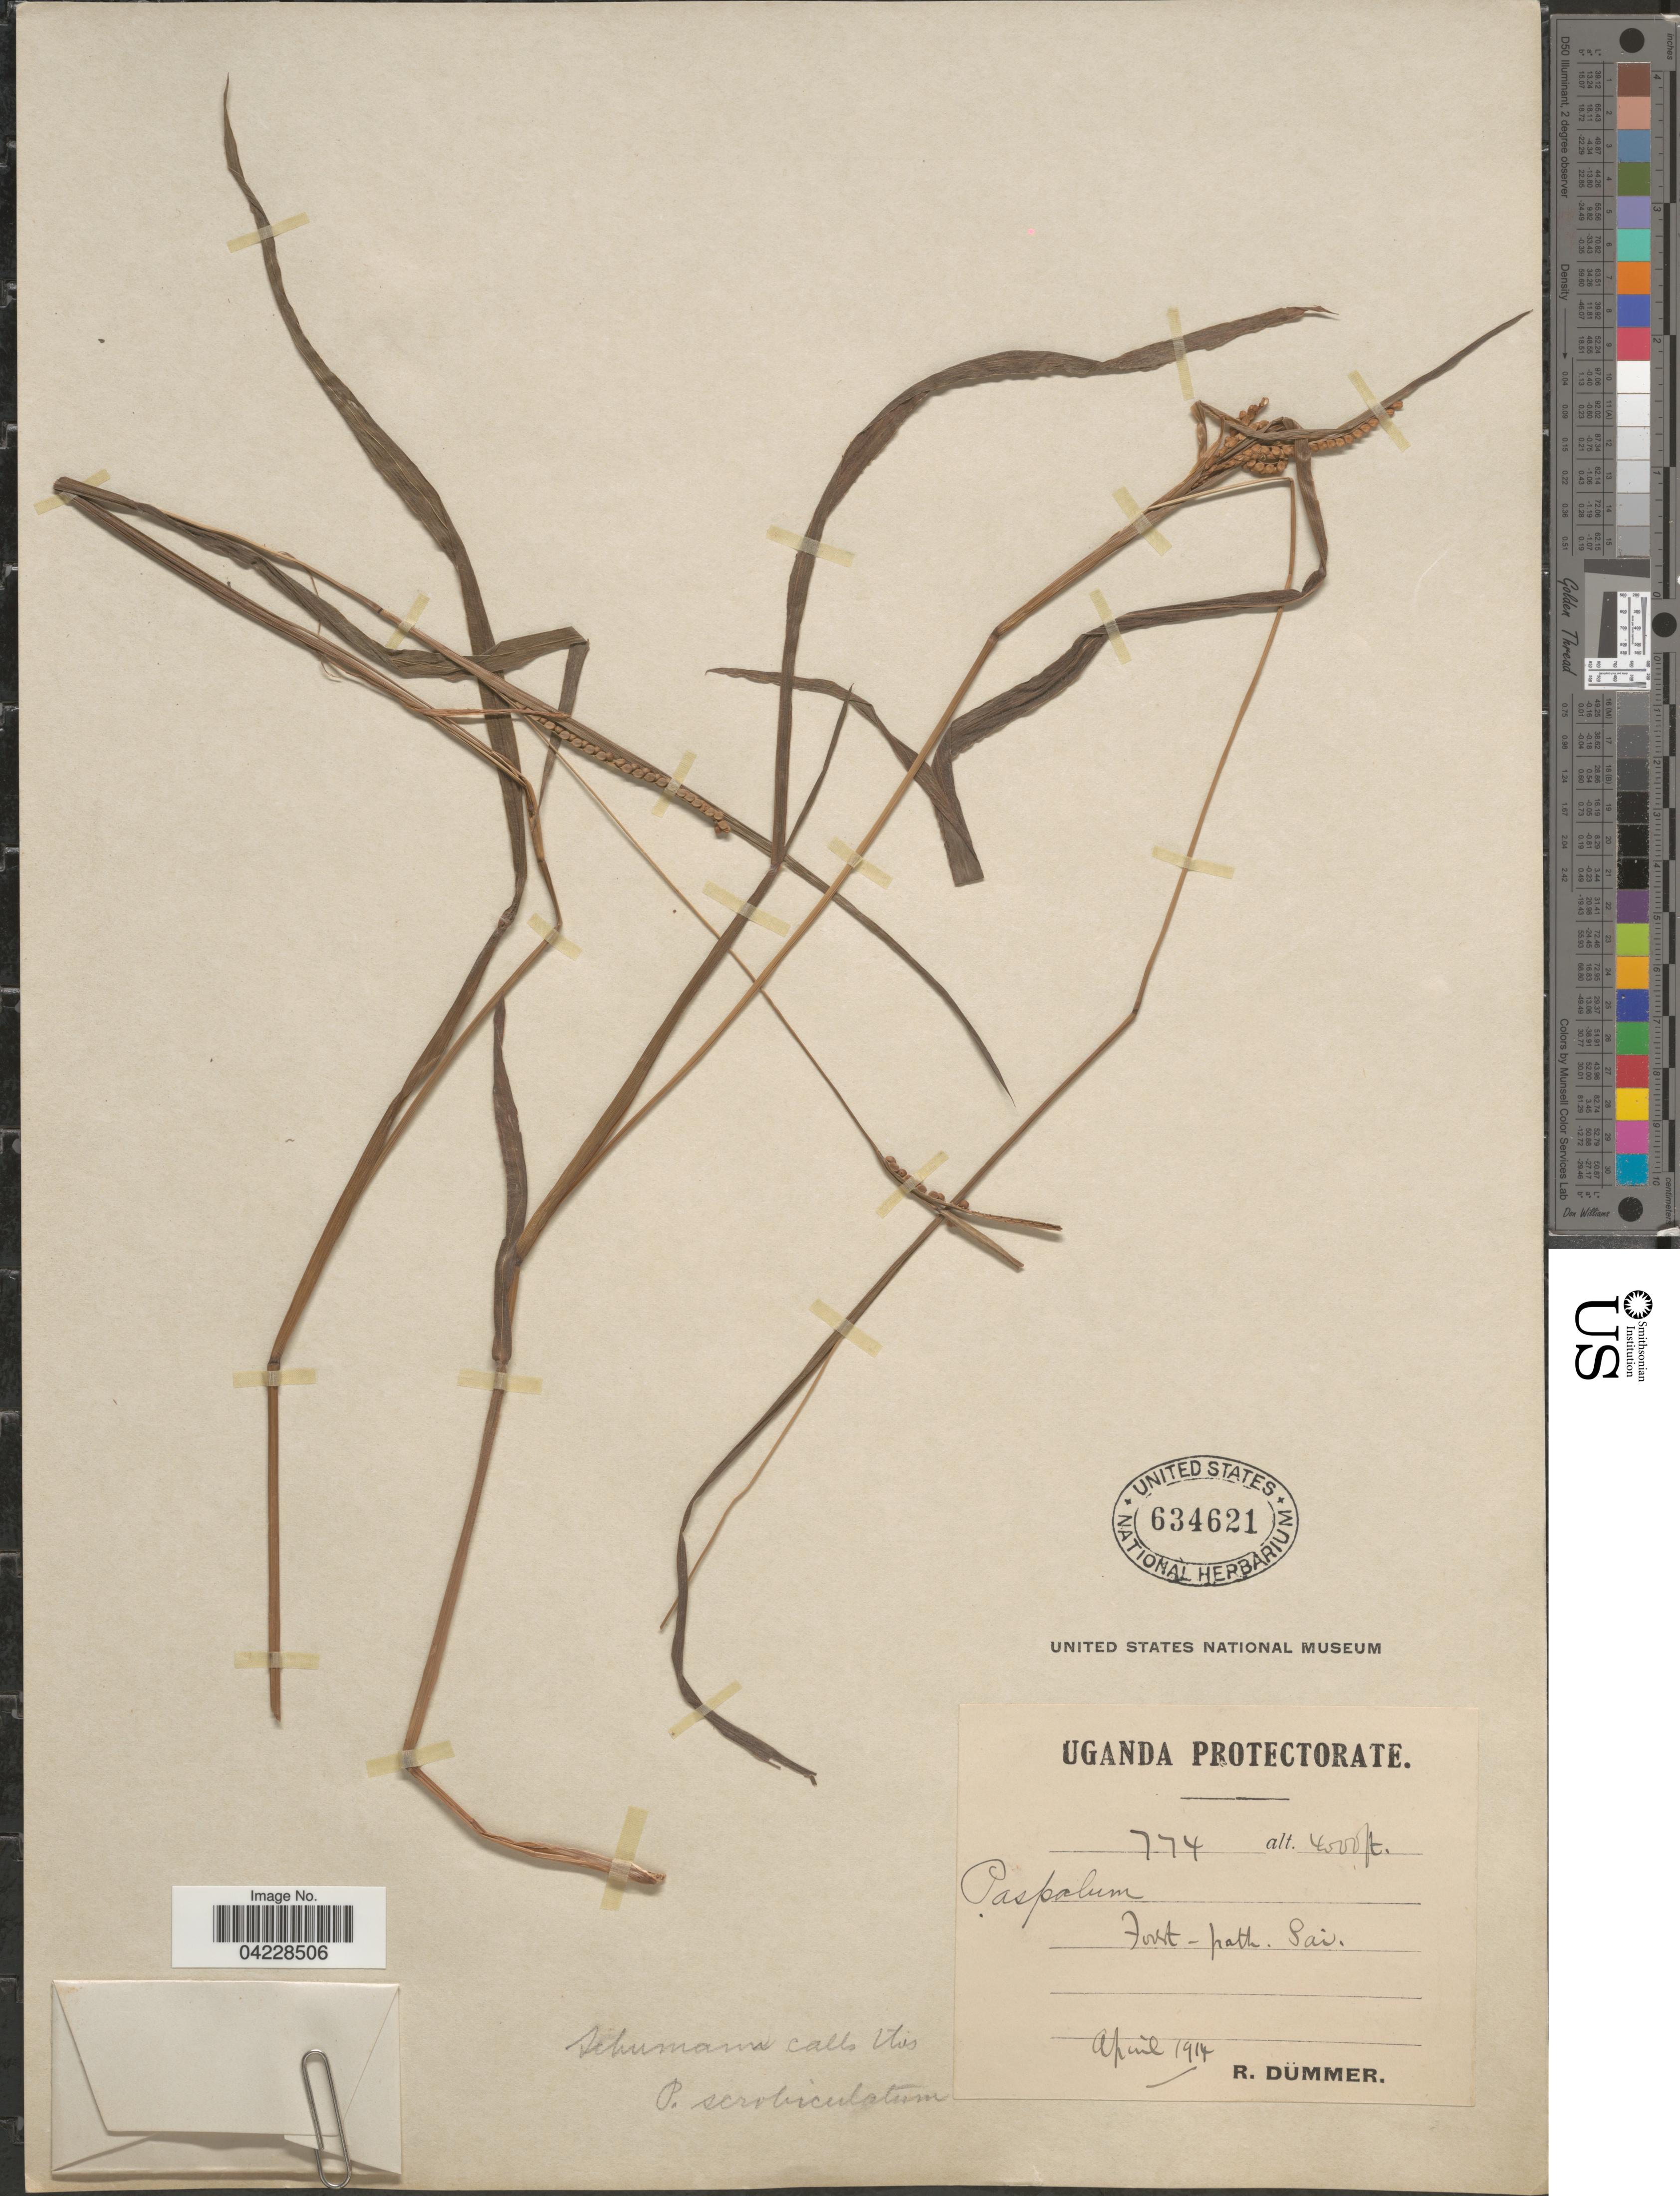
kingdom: Plantae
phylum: Tracheophyta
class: Liliopsida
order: Poales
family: Poaceae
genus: Paspalum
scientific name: Paspalum scrobiculatum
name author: L.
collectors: R. A. Dümmer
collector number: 774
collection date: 1914-04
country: Uganda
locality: Uganda Protectorate. Forest-path. Sai.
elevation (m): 1219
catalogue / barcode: US 634621